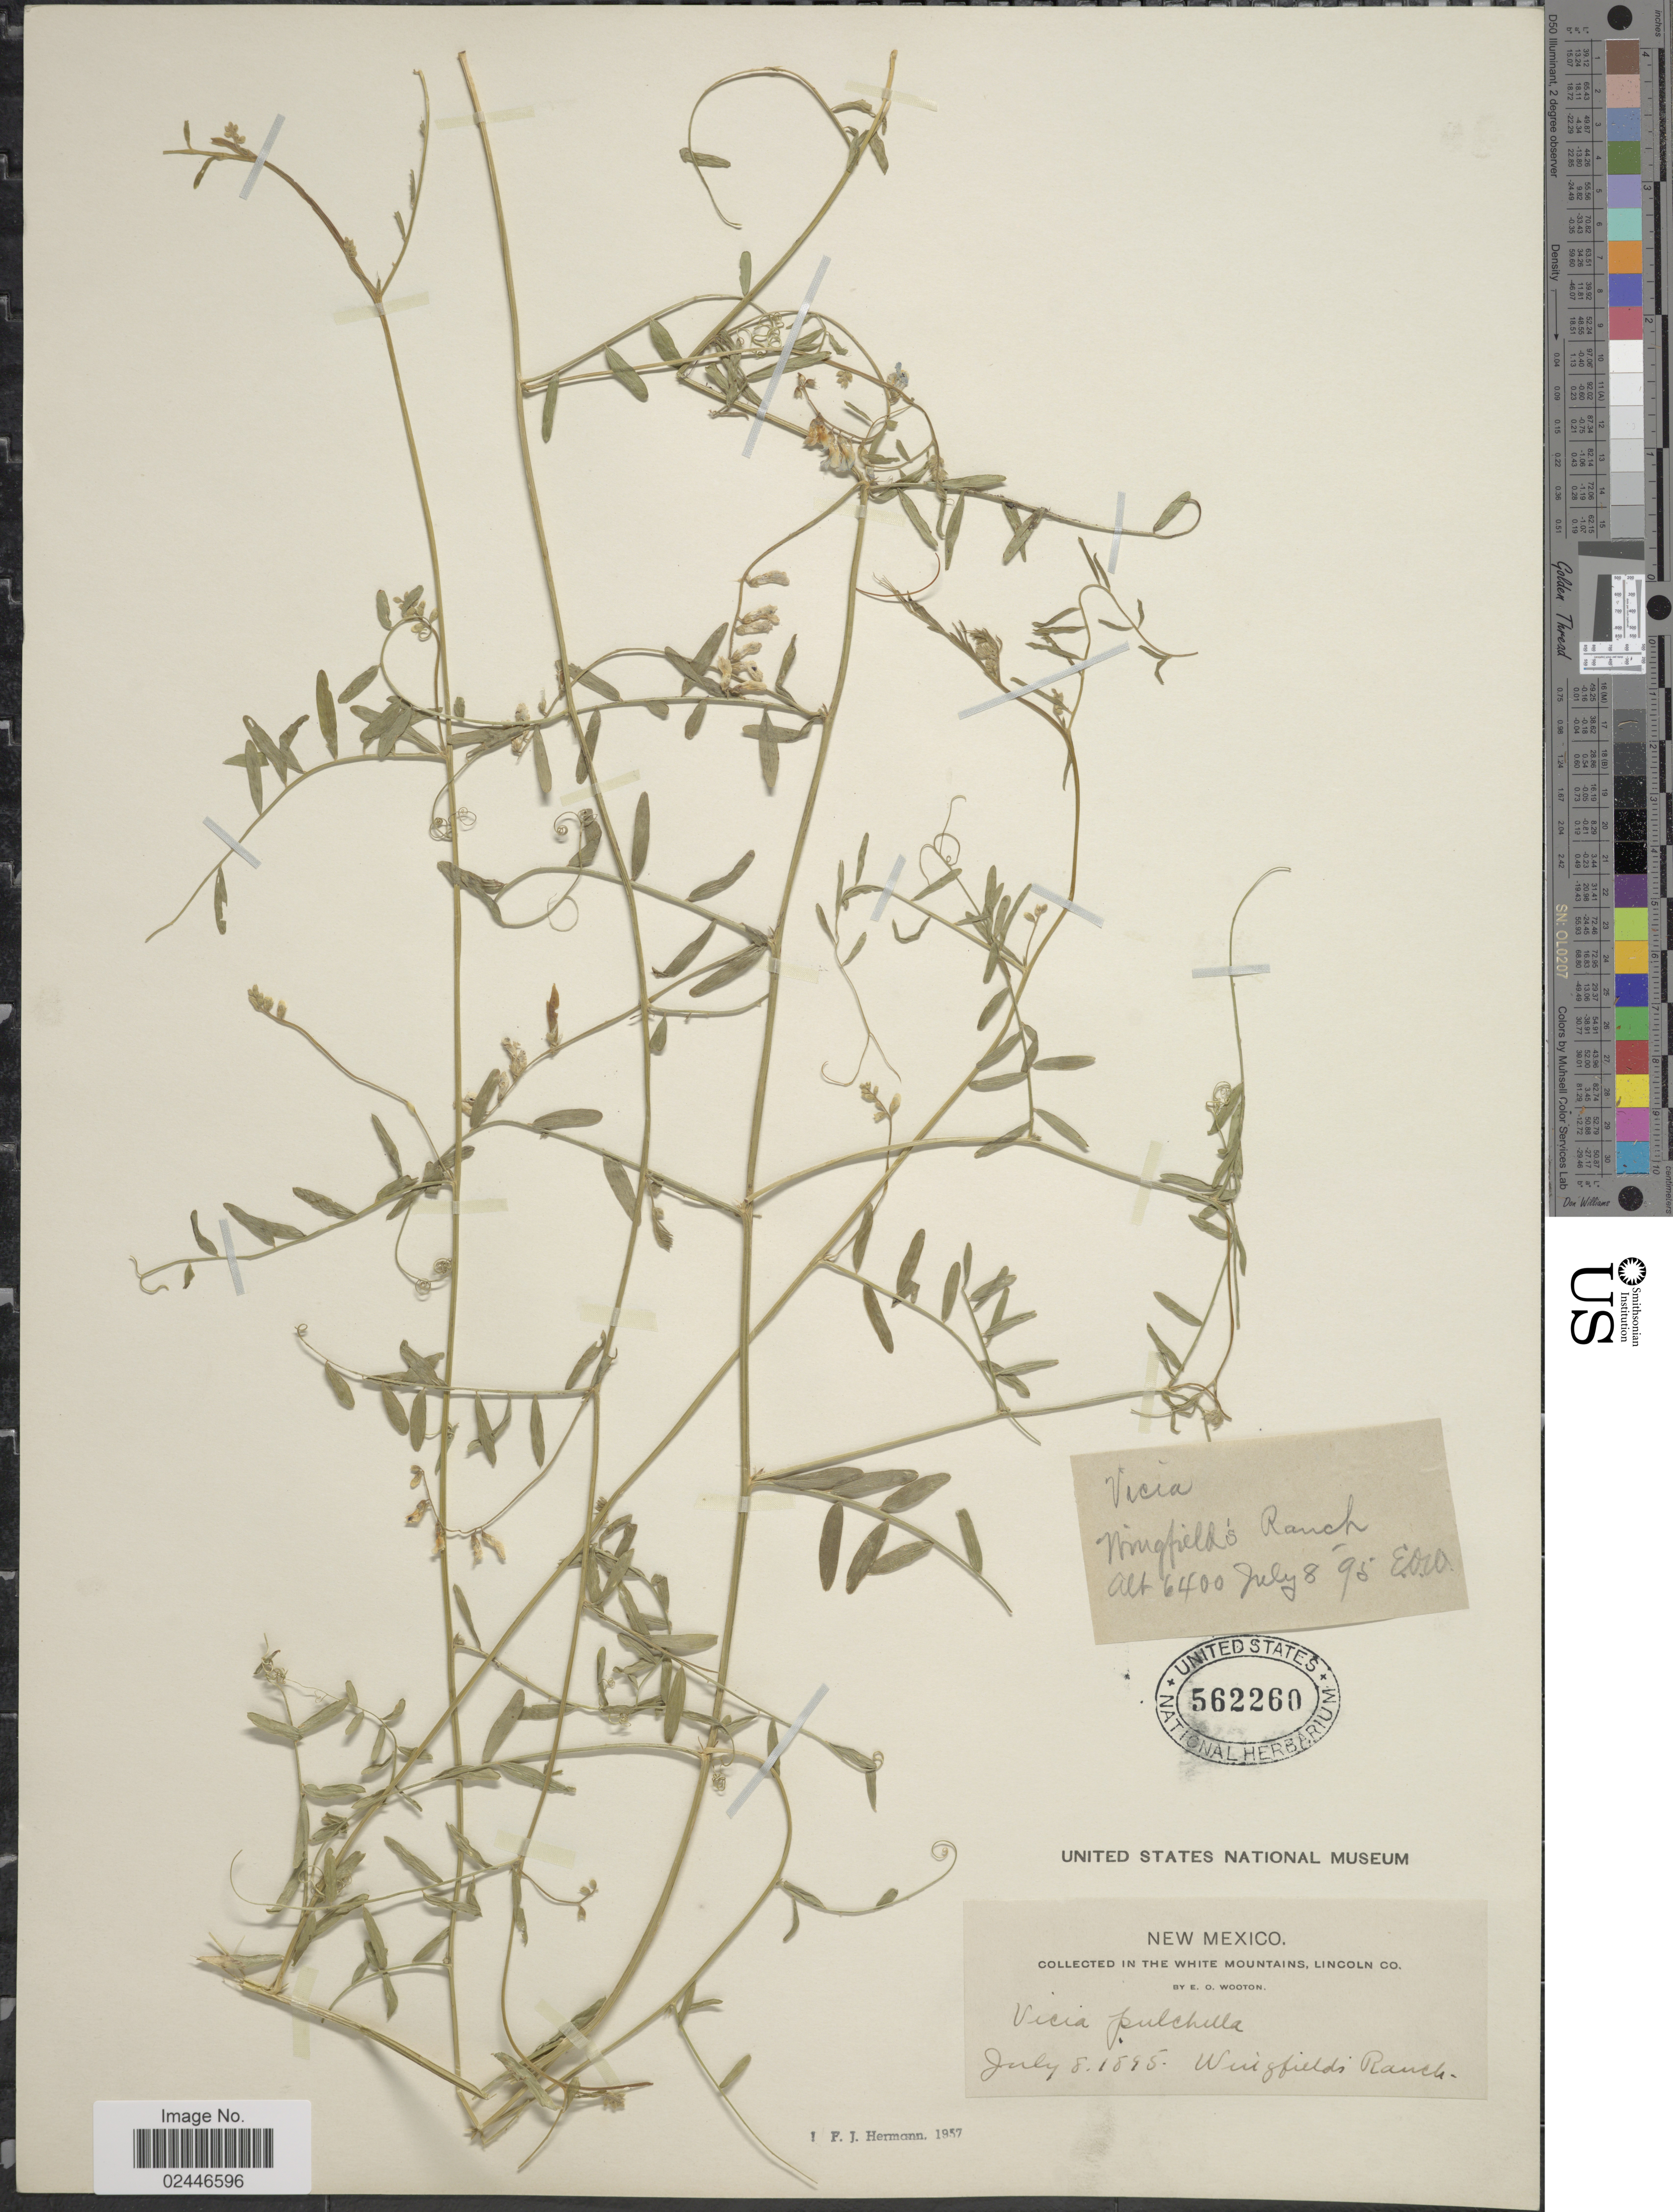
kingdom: Plantae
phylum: Tracheophyta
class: Magnoliopsida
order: Fabales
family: Fabaceae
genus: Vicia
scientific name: Vicia pulchella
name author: Kunth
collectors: E. O. Wooton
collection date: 1895-07-08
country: United States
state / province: New Mexico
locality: White Mountains, Lincoln Co., Wingfields Ranch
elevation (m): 1951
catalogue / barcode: US 562260